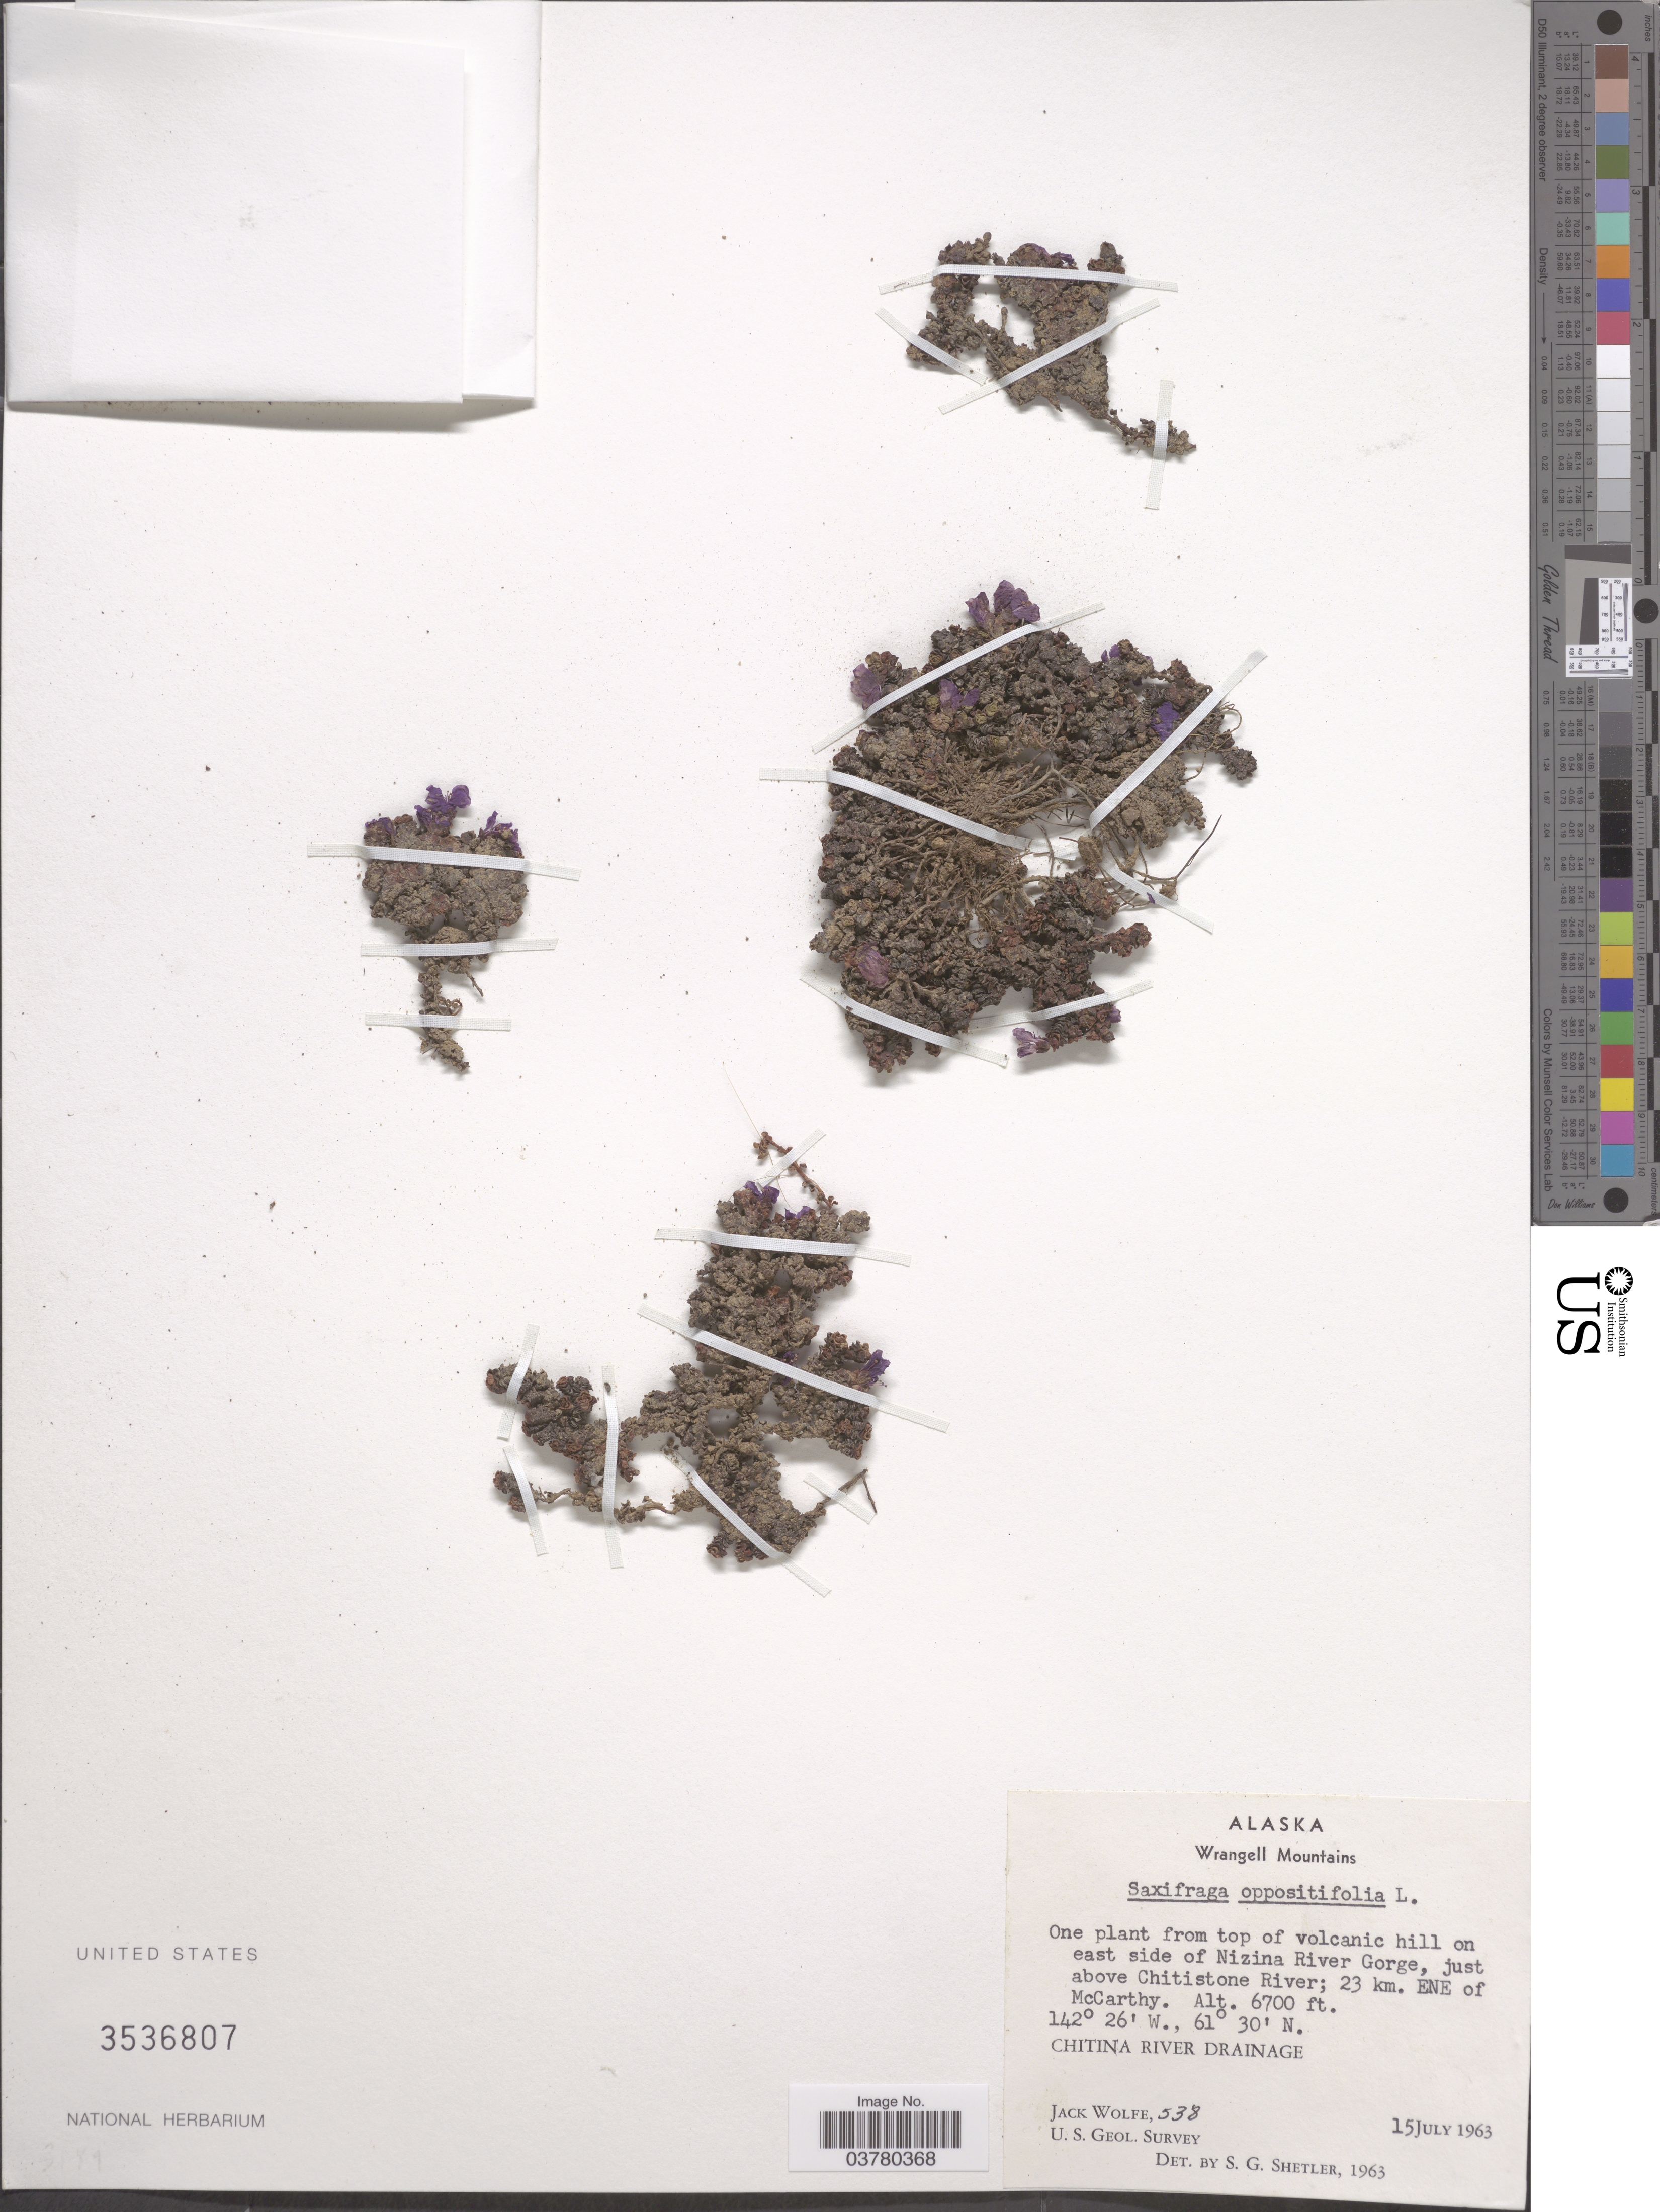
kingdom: Plantae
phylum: Tracheophyta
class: Magnoliopsida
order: Saxifragales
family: Saxifragaceae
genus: Saxifraga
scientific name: Saxifraga oppositifolia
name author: L.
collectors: J. Wolfe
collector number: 538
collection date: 1963-07-15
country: United States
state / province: Alaska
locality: Wrangell Mountains. From top of volcanic hill on east side of Nizina River Gorge, just above Chitistone River; 23 km. ENE of McCarthy. Chitina River Drainage. U. S. Geol. Survey.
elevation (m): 2042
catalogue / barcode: US 3536807